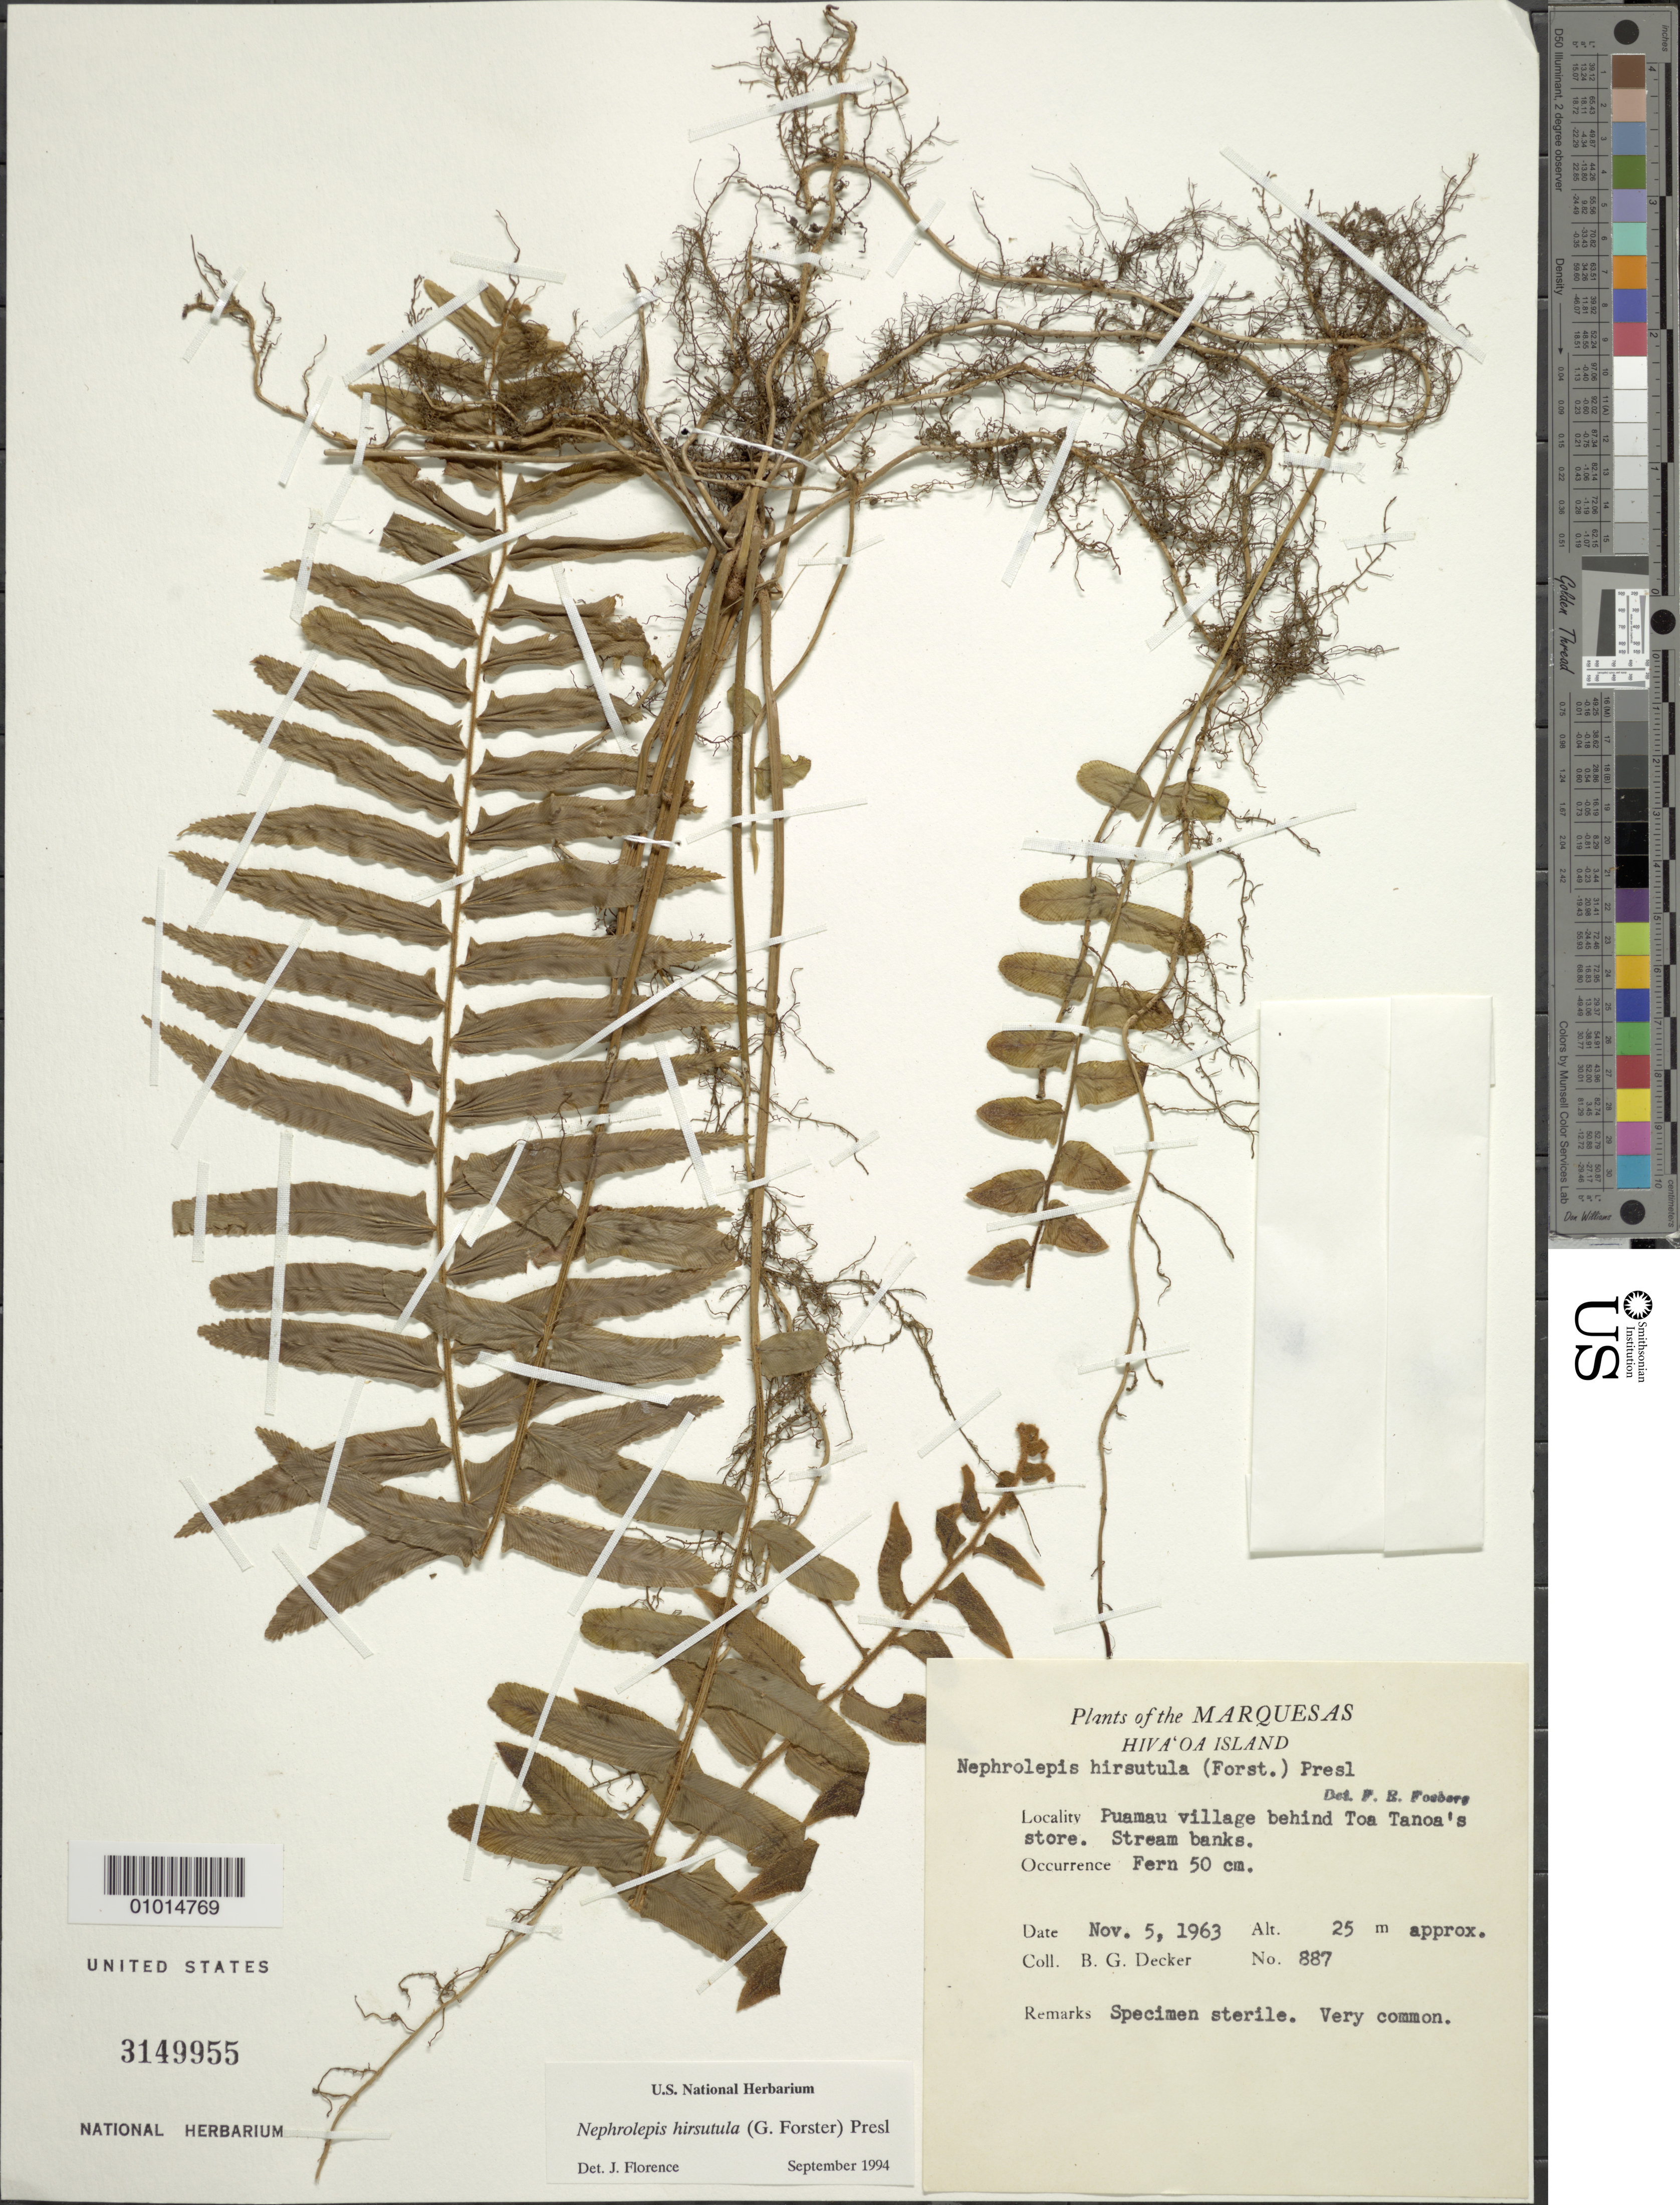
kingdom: Plantae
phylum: Tracheophyta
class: Polypodiopsida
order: Polypodiales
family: Nephrolepidaceae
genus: Nephrolepis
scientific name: Nephrolepis hirsutula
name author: (G. Forst.) C. Presl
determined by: Florence, J.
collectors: B. G. Decker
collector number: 887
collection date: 1963-11-05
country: French Polynesia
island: Hiva Oa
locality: Puamau village behind Toa Tanoa's store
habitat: Stream banks; very common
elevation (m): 25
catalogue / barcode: US 3149955